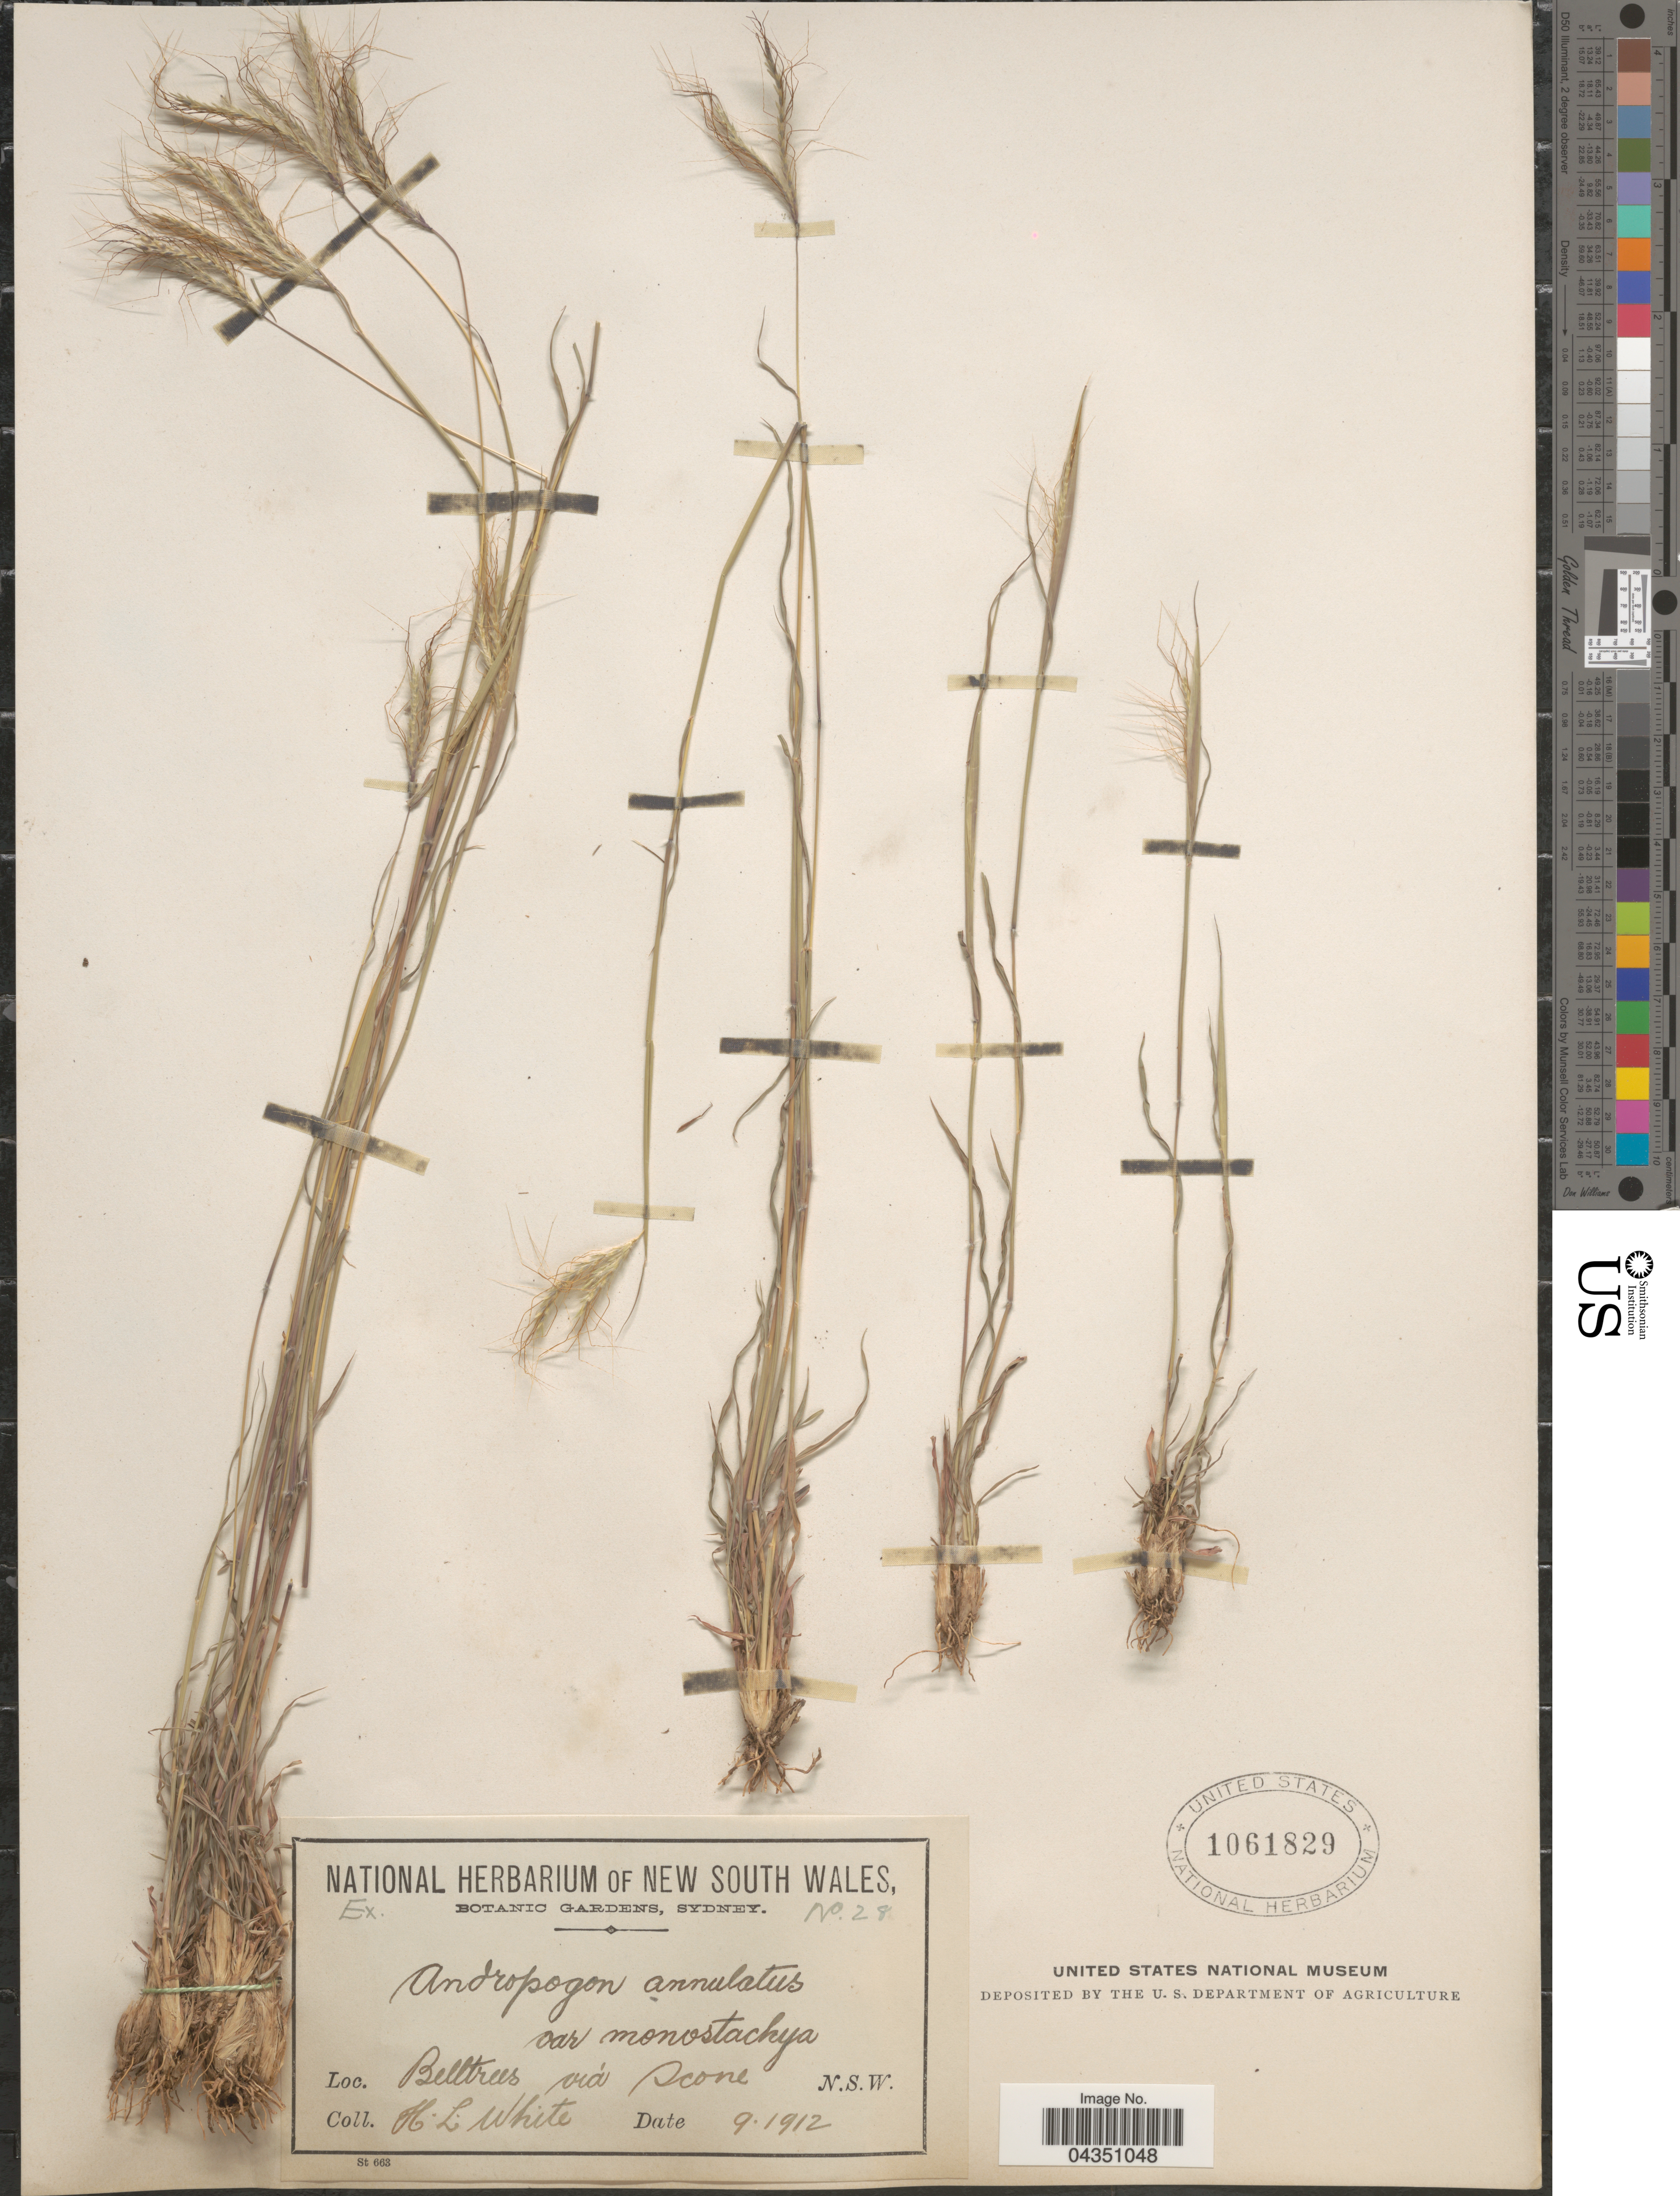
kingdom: Plantae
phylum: Tracheophyta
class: Liliopsida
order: Poales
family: Poaceae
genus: Dichanthium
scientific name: Dichanthium sericeum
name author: (R. Br.) A. Camus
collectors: H. White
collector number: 28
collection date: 1912-09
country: Australia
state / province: New South Wales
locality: Belltrees via Scone.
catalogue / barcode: US 1061829